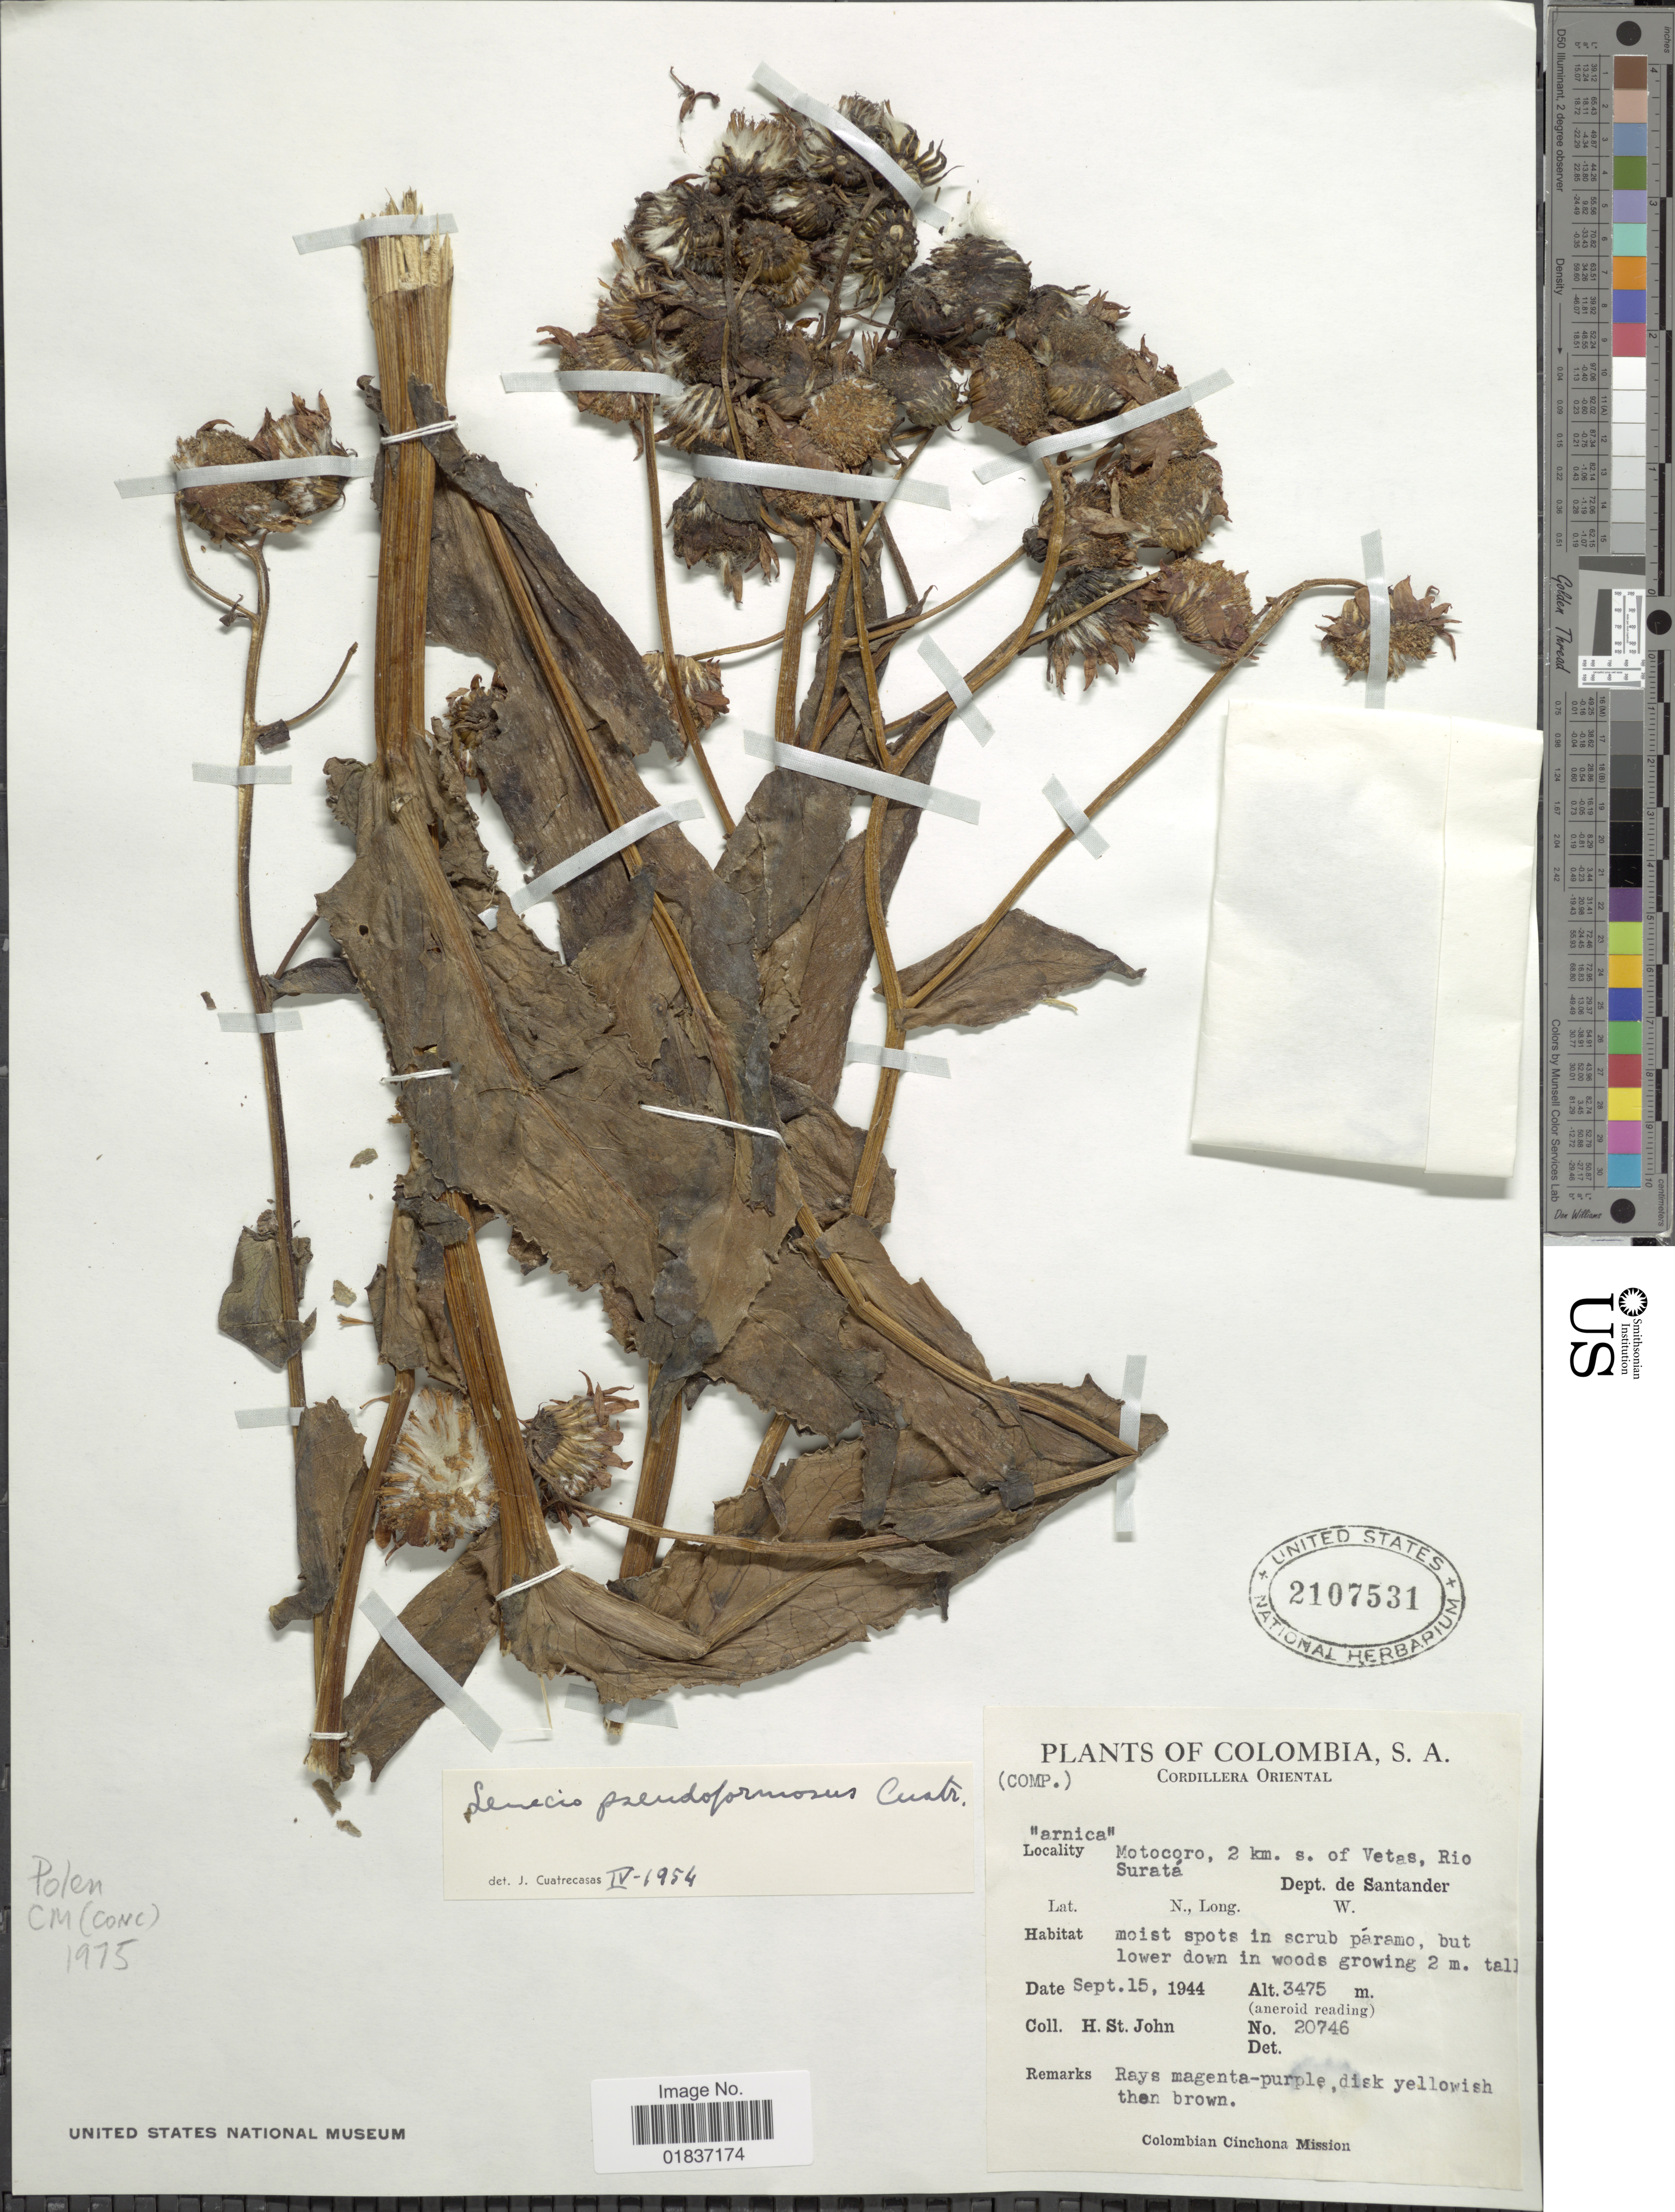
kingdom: Plantae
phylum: Tracheophyta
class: Magnoliopsida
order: Asterales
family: Asteraceae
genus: Senecio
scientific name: Senecio pseudoformosus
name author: Cuatrec.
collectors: H. St. John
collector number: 20746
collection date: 1944-09-15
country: Colombia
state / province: Santander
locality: Cordillera Oriental. Motocoro, 2 km. s. of Vetas, Rio Surata. Dept. de Santander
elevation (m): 3475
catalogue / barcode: US 2107531